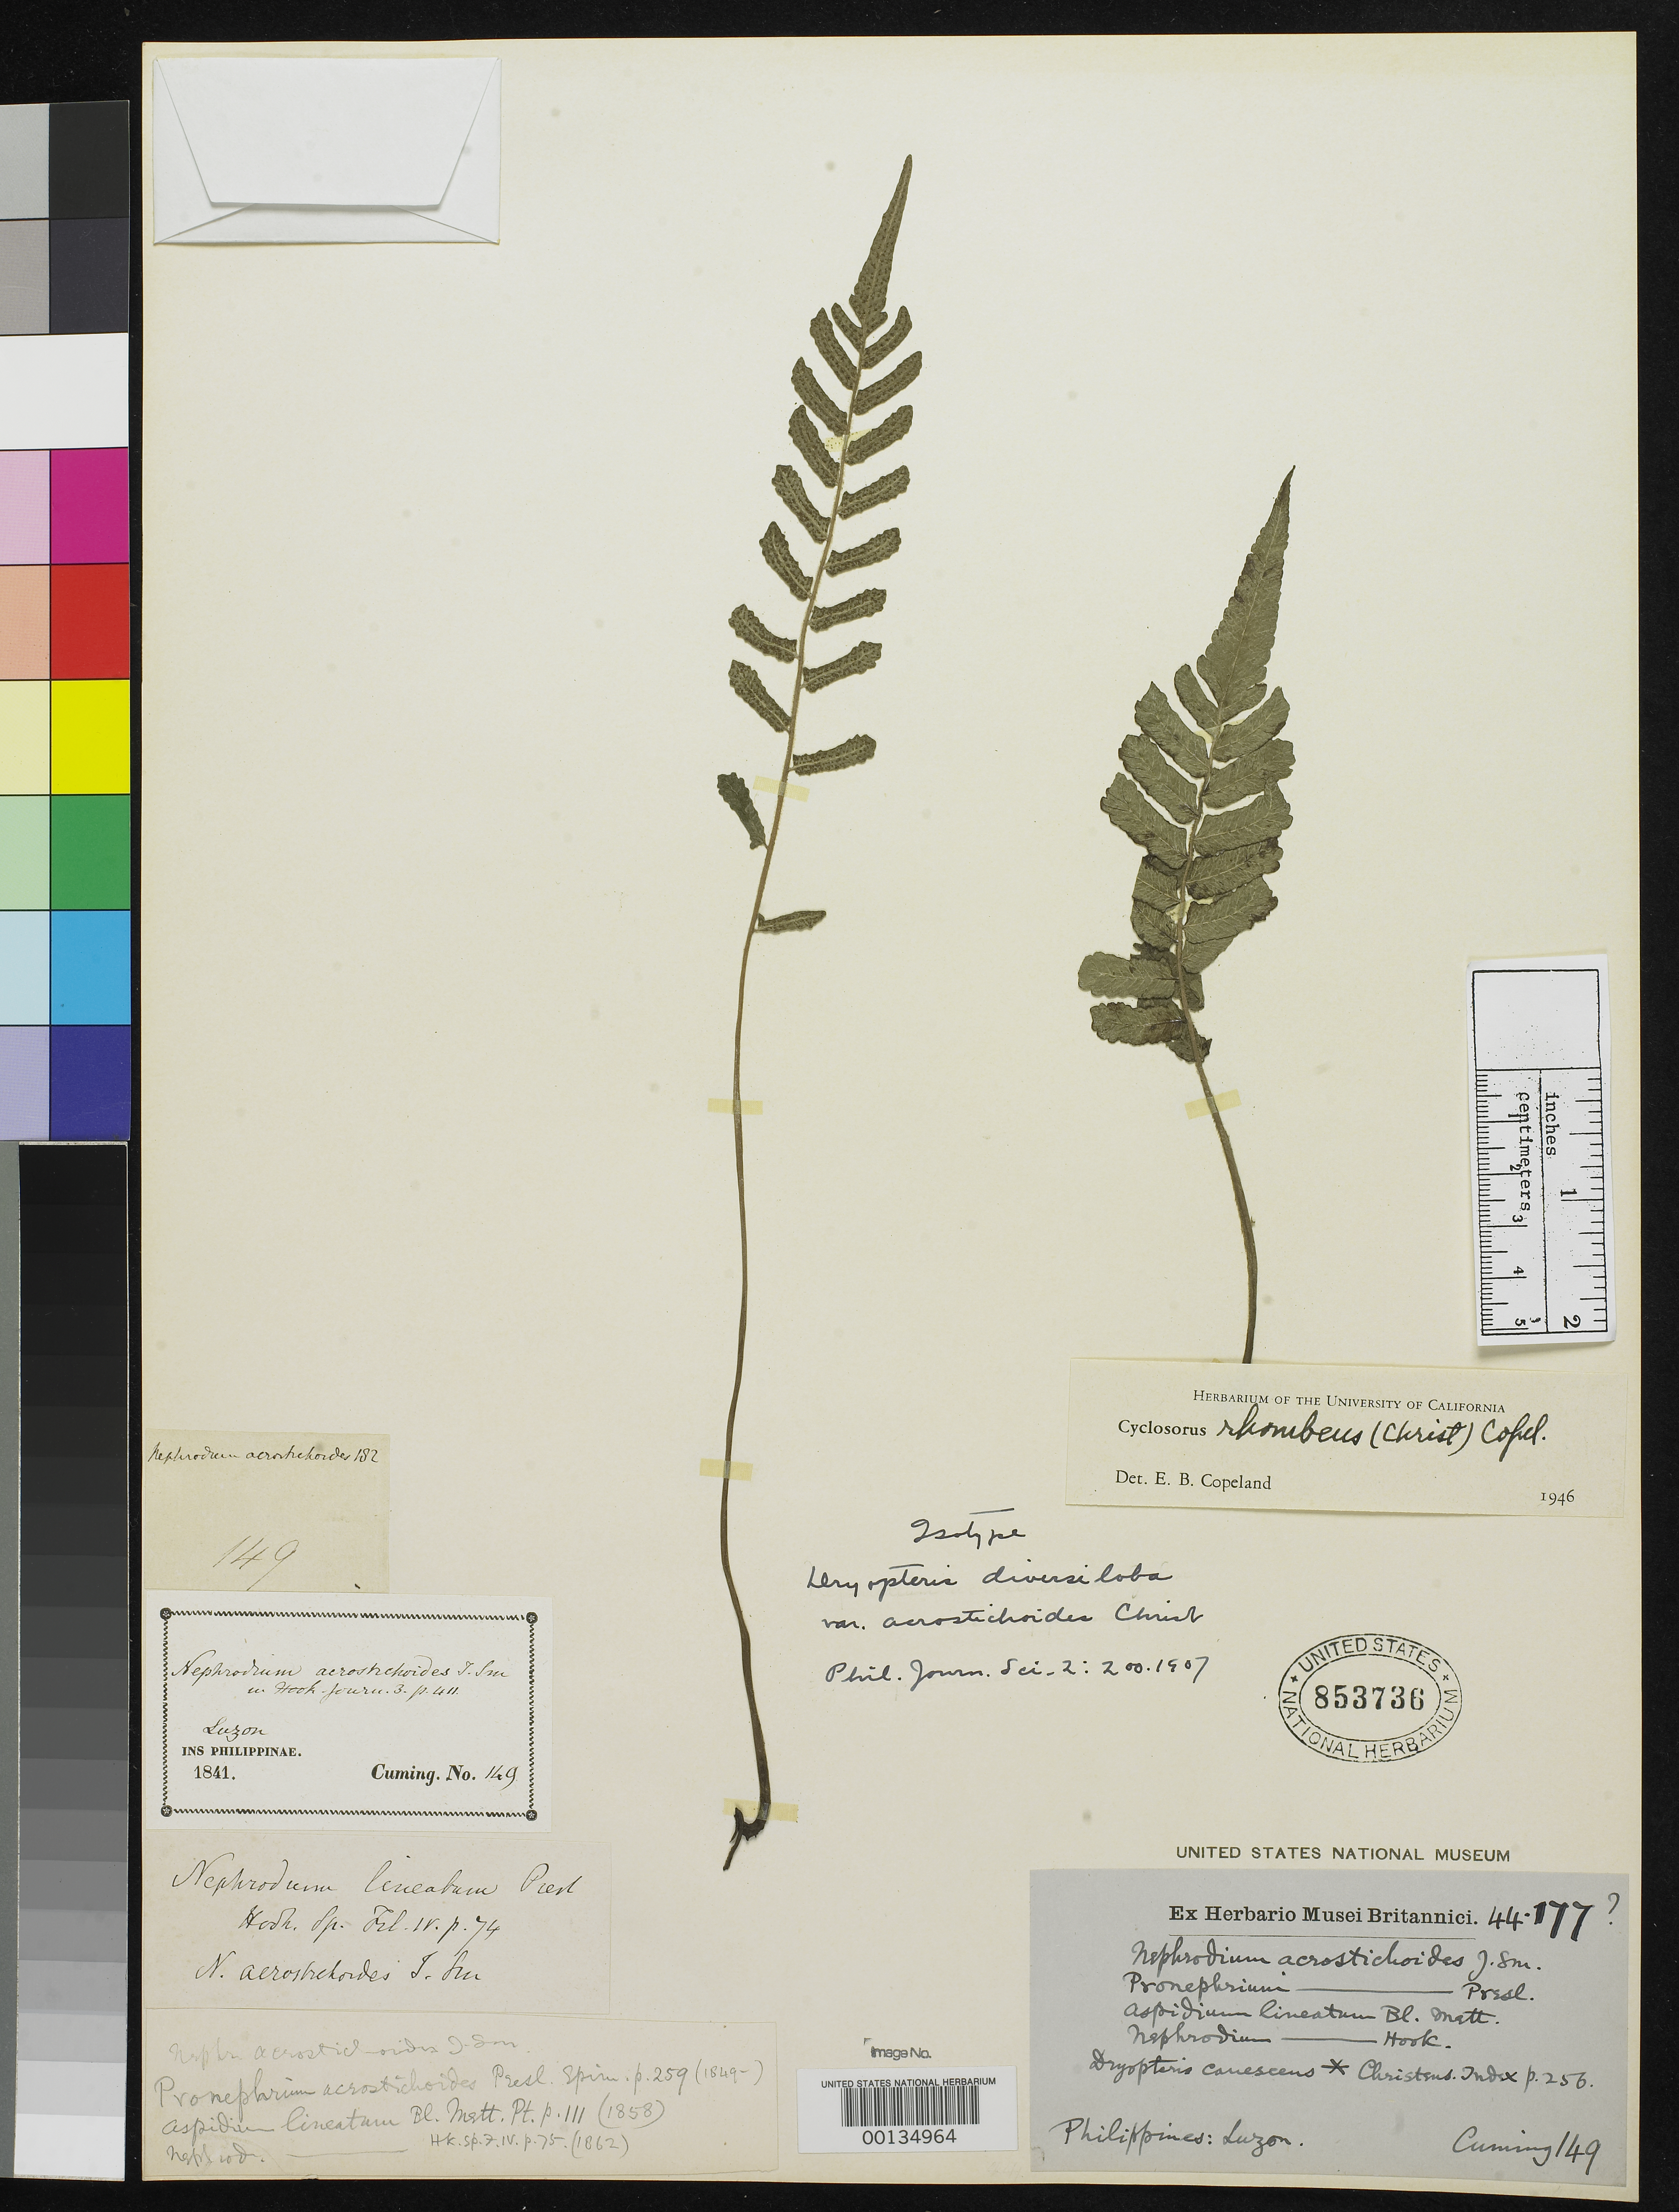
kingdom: Plantae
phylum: Tracheophyta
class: Polypodiopsida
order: Polypodiales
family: Dryopteridaceae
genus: Dryopteris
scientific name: Dryopteris diversiloba subvar. rhombea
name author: Christ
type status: Isosyntype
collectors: H. Cuming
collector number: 149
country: Philippines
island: Luzon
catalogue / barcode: US 853736